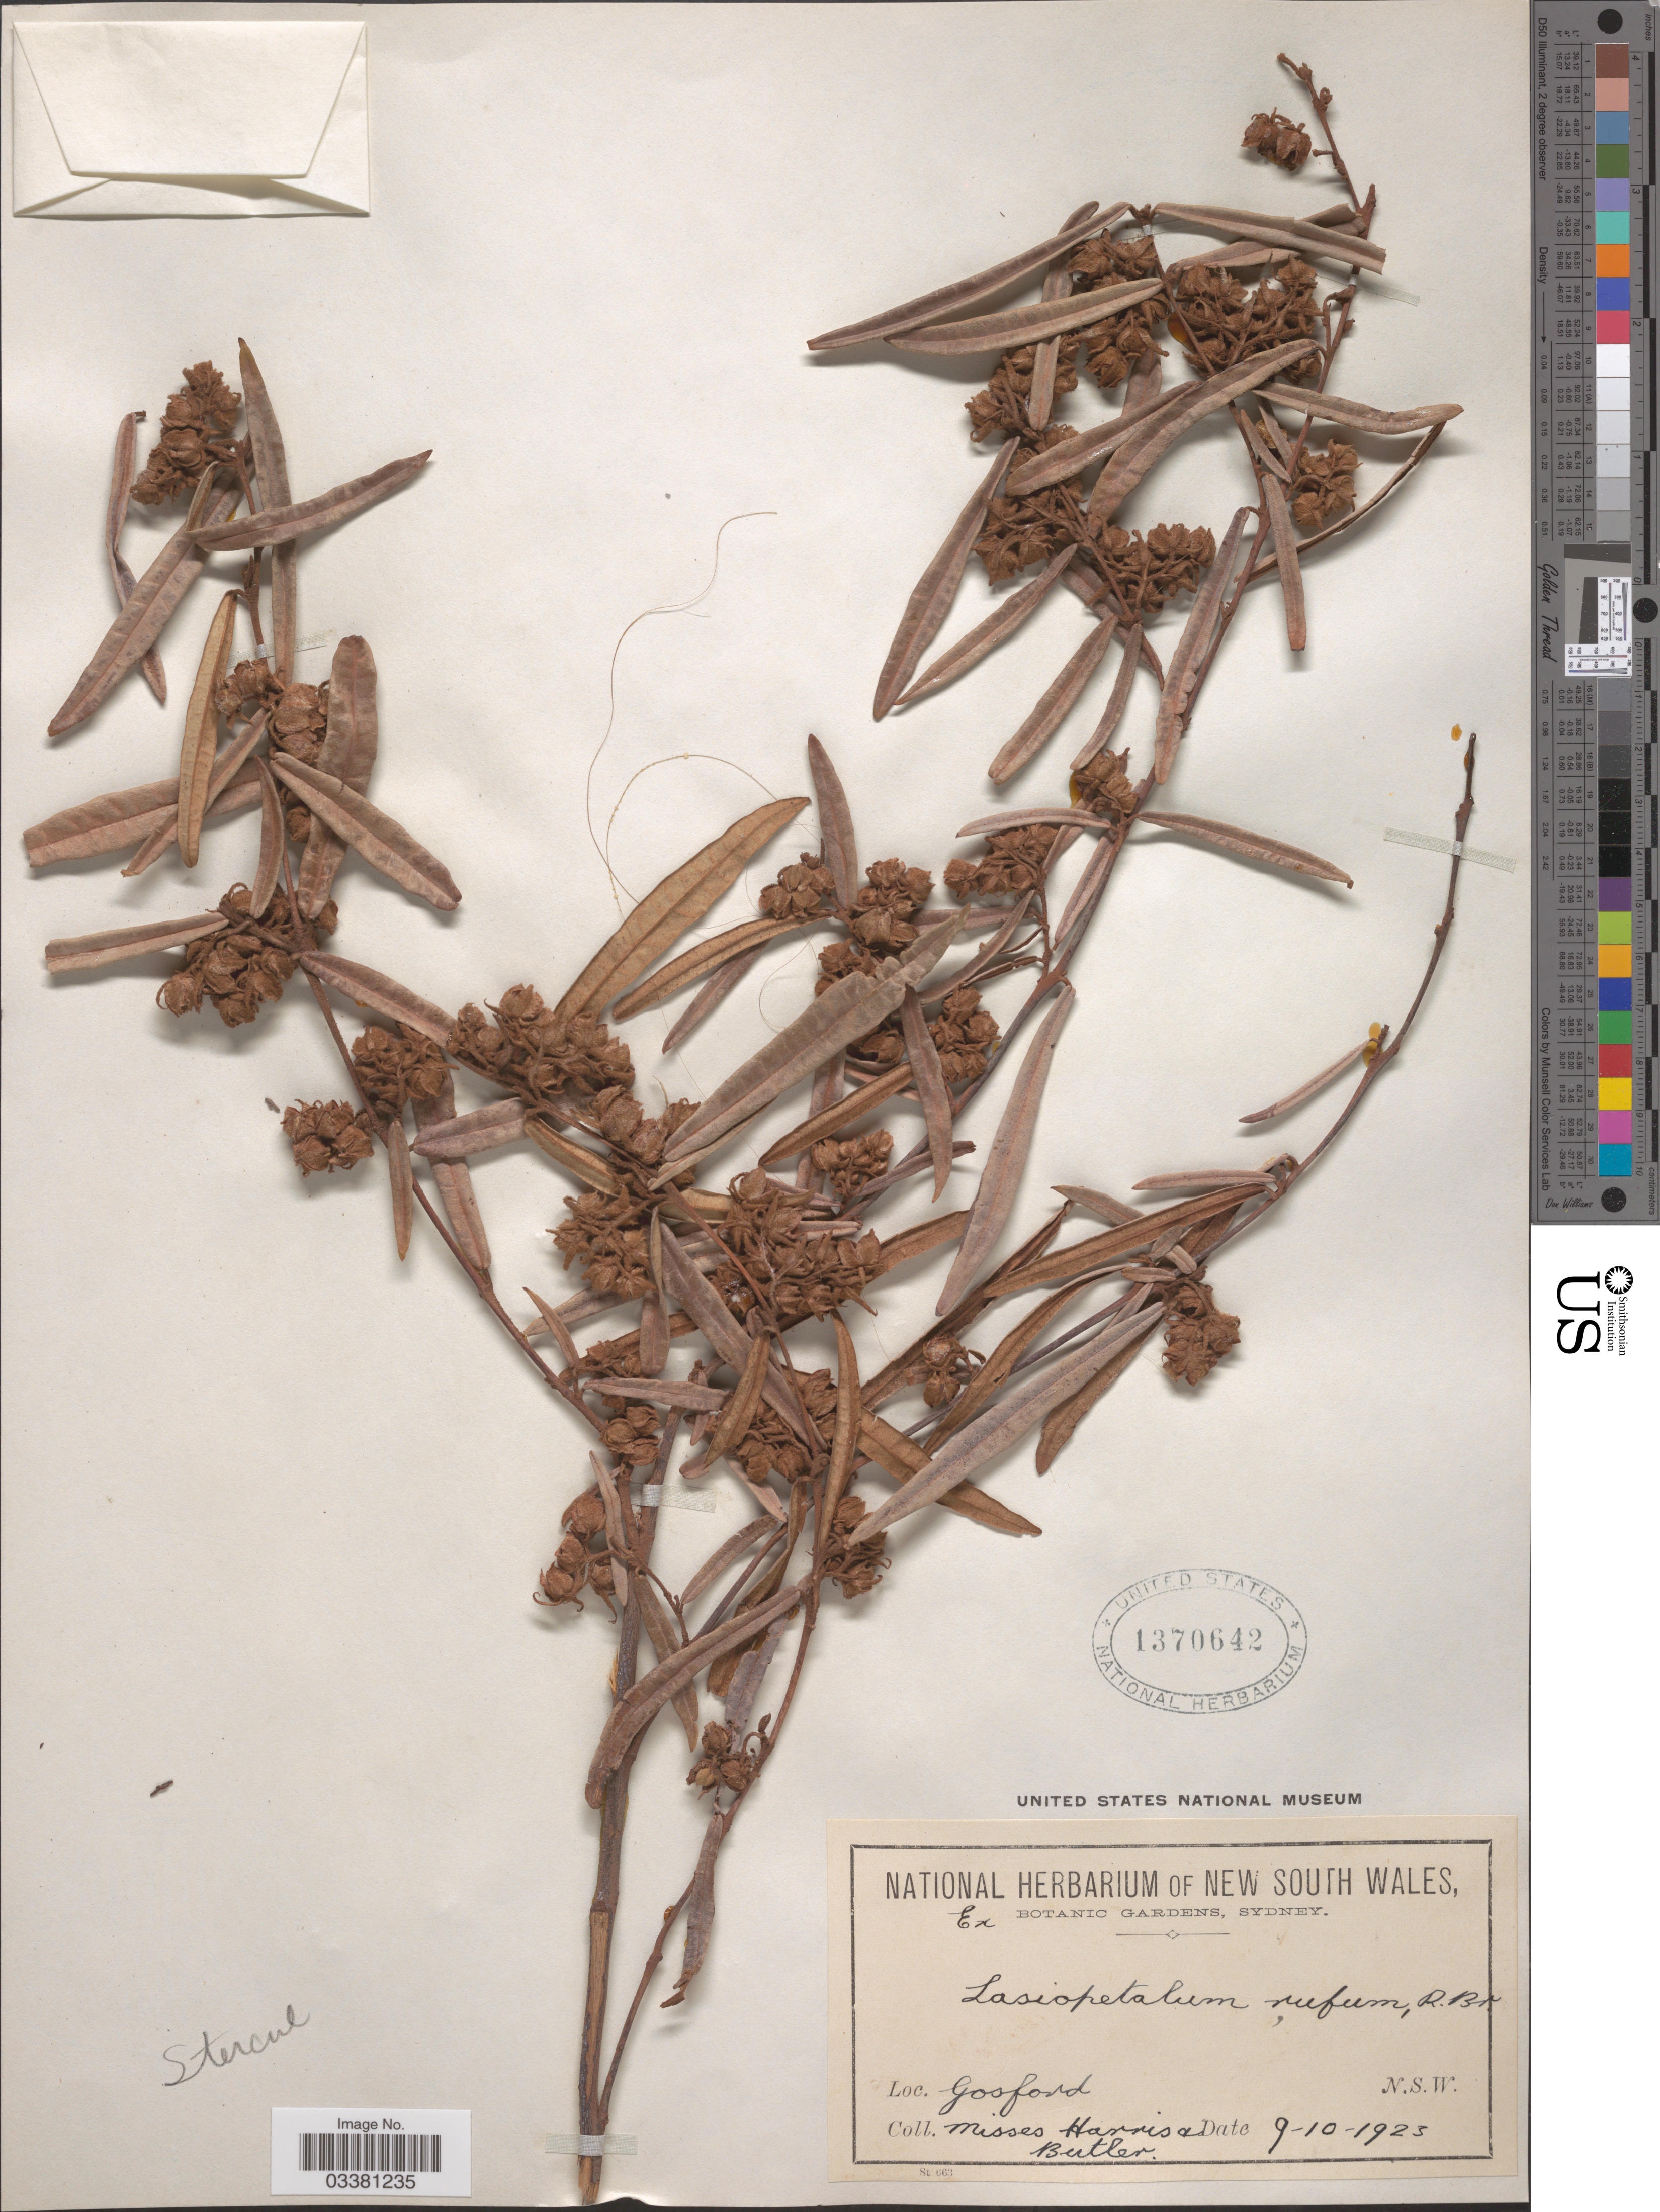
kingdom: Plantae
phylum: Tracheophyta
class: Magnoliopsida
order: Malvales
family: Malvaceae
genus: Lasiopetalum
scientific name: Lasiopetalum rufum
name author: R. Br. ex Benth.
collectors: Harris & Butler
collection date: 1923-10-09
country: Australia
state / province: New South Wales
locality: Gosford.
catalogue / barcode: US 1370642